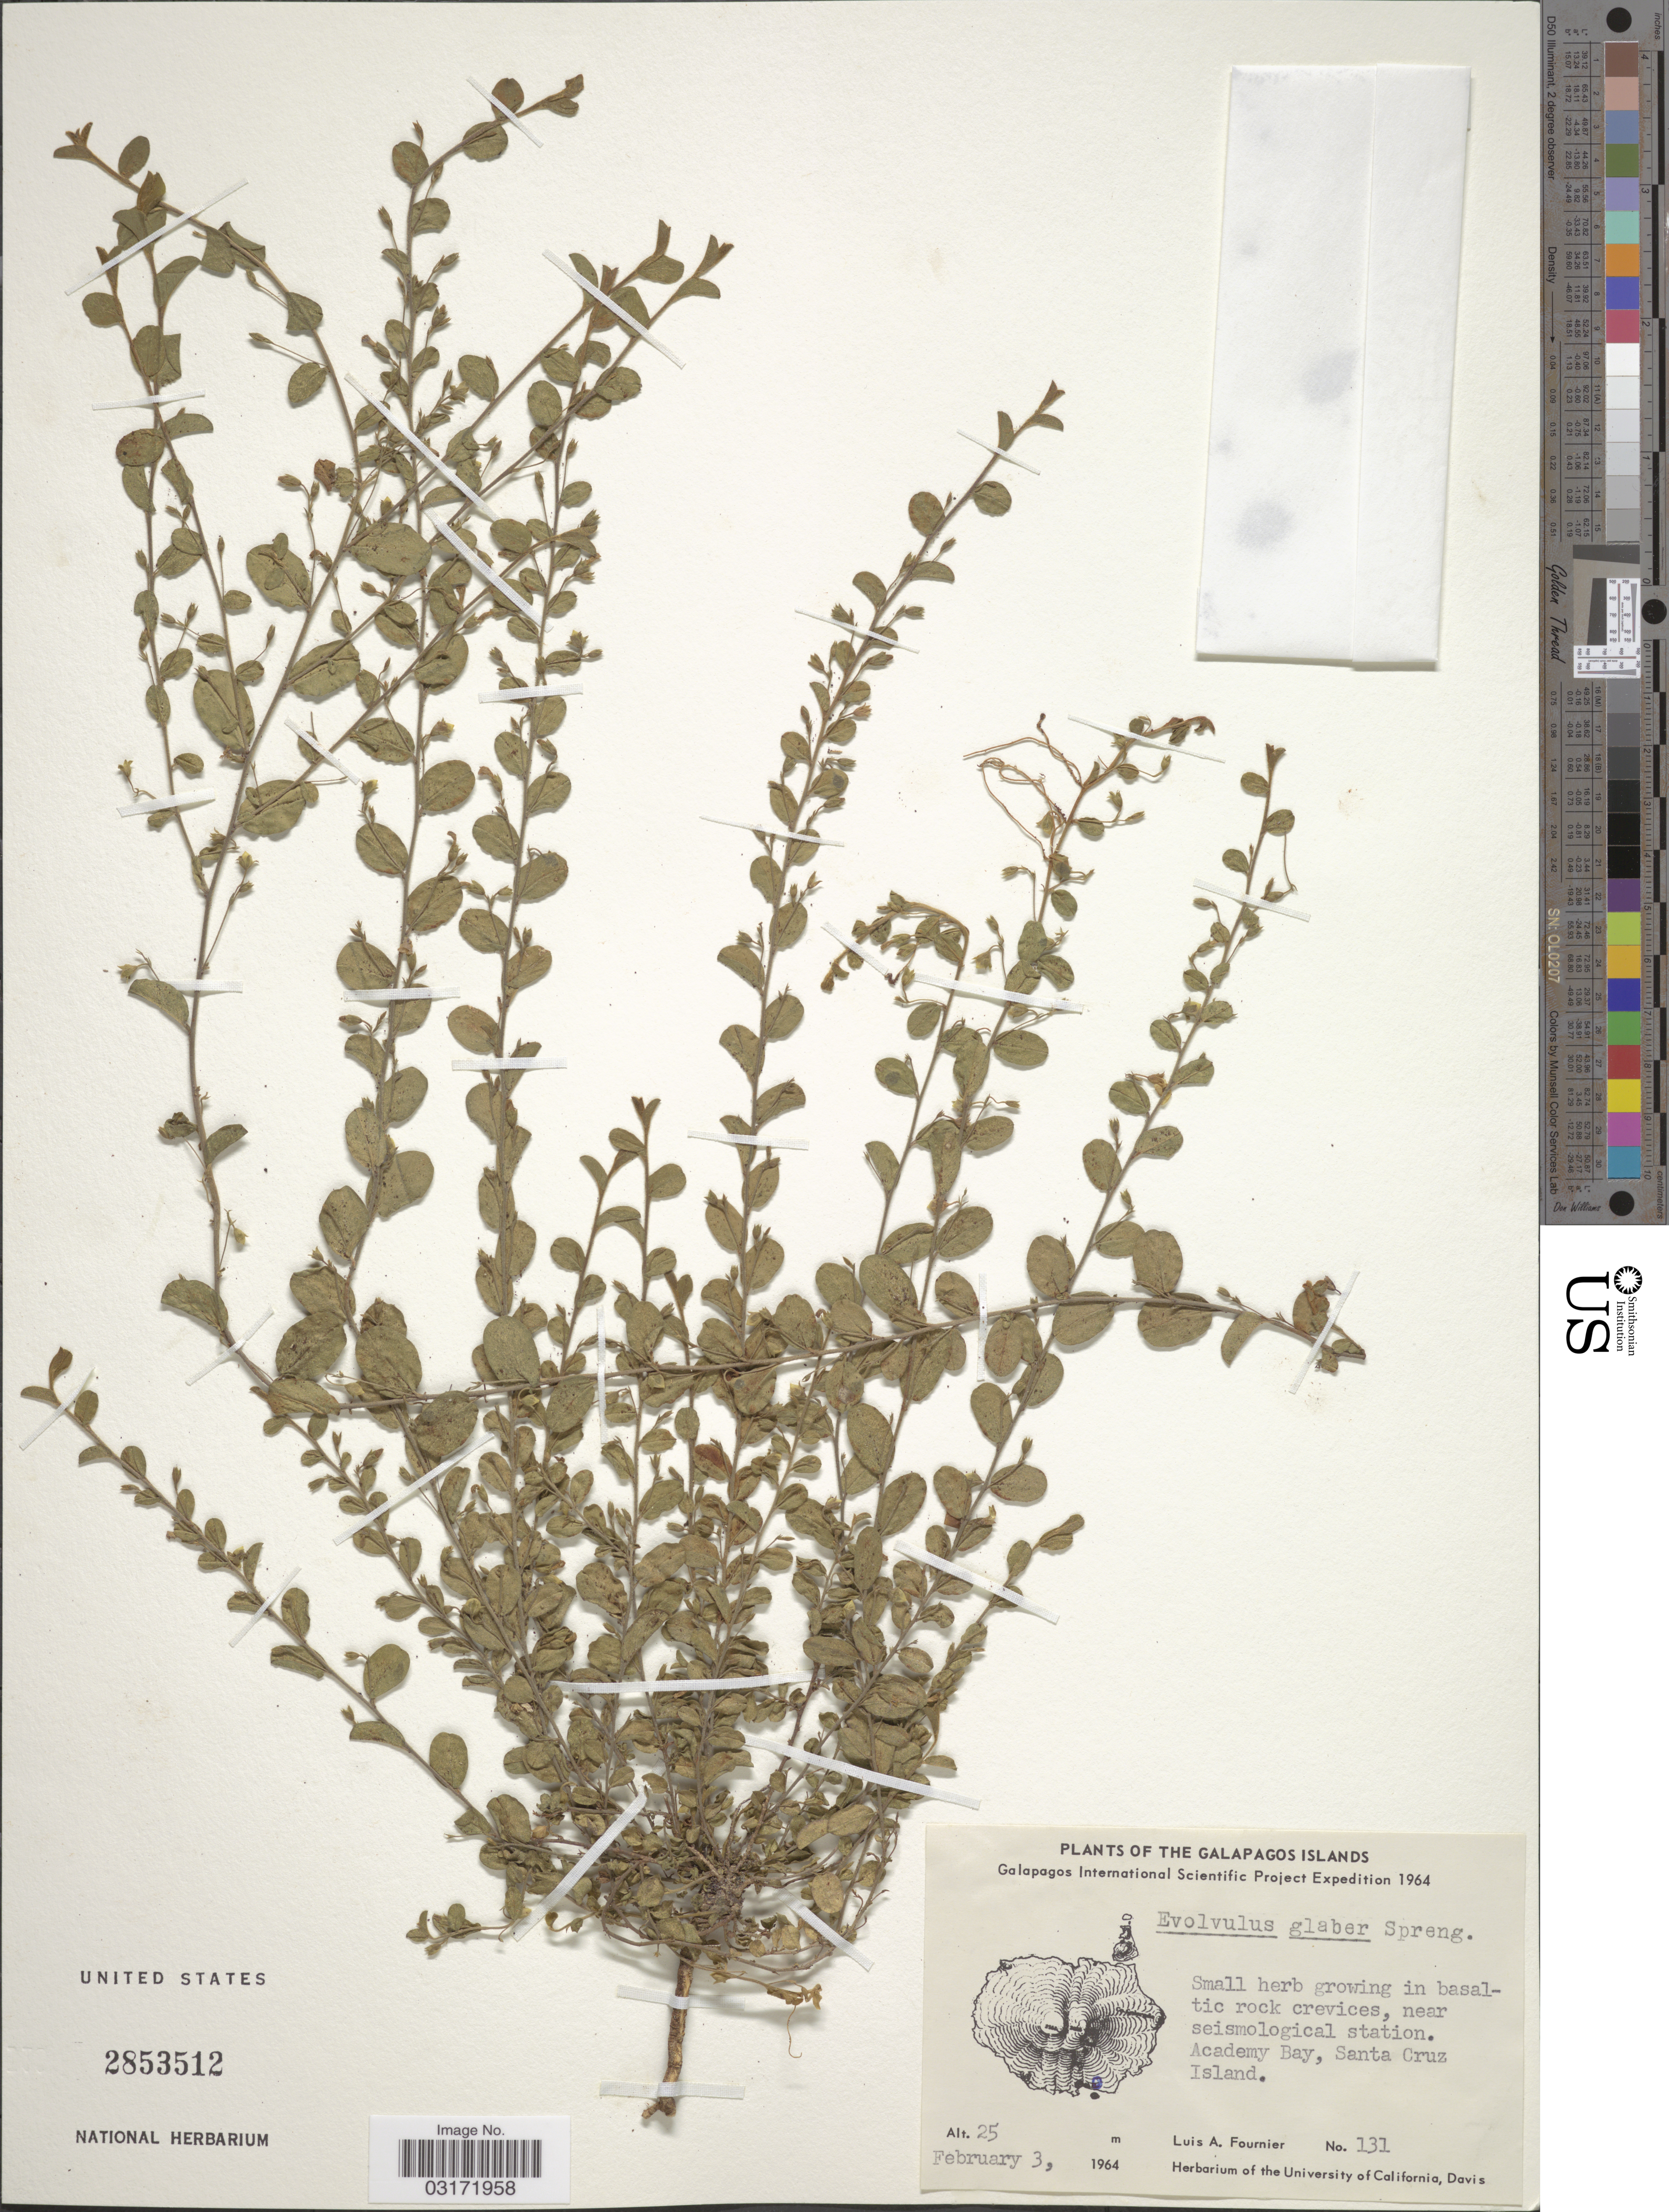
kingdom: Plantae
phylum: Tracheophyta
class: Magnoliopsida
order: Solanales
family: Convolvulaceae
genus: Evolvulus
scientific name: Evolvulus glaber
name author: Spreng.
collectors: L. A. Fournier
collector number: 131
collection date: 1964-02-03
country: Ecuador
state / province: Colón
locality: The Galapagos Islands, Academy Bay, Santa Cruz Island.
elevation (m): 25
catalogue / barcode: US 2853512